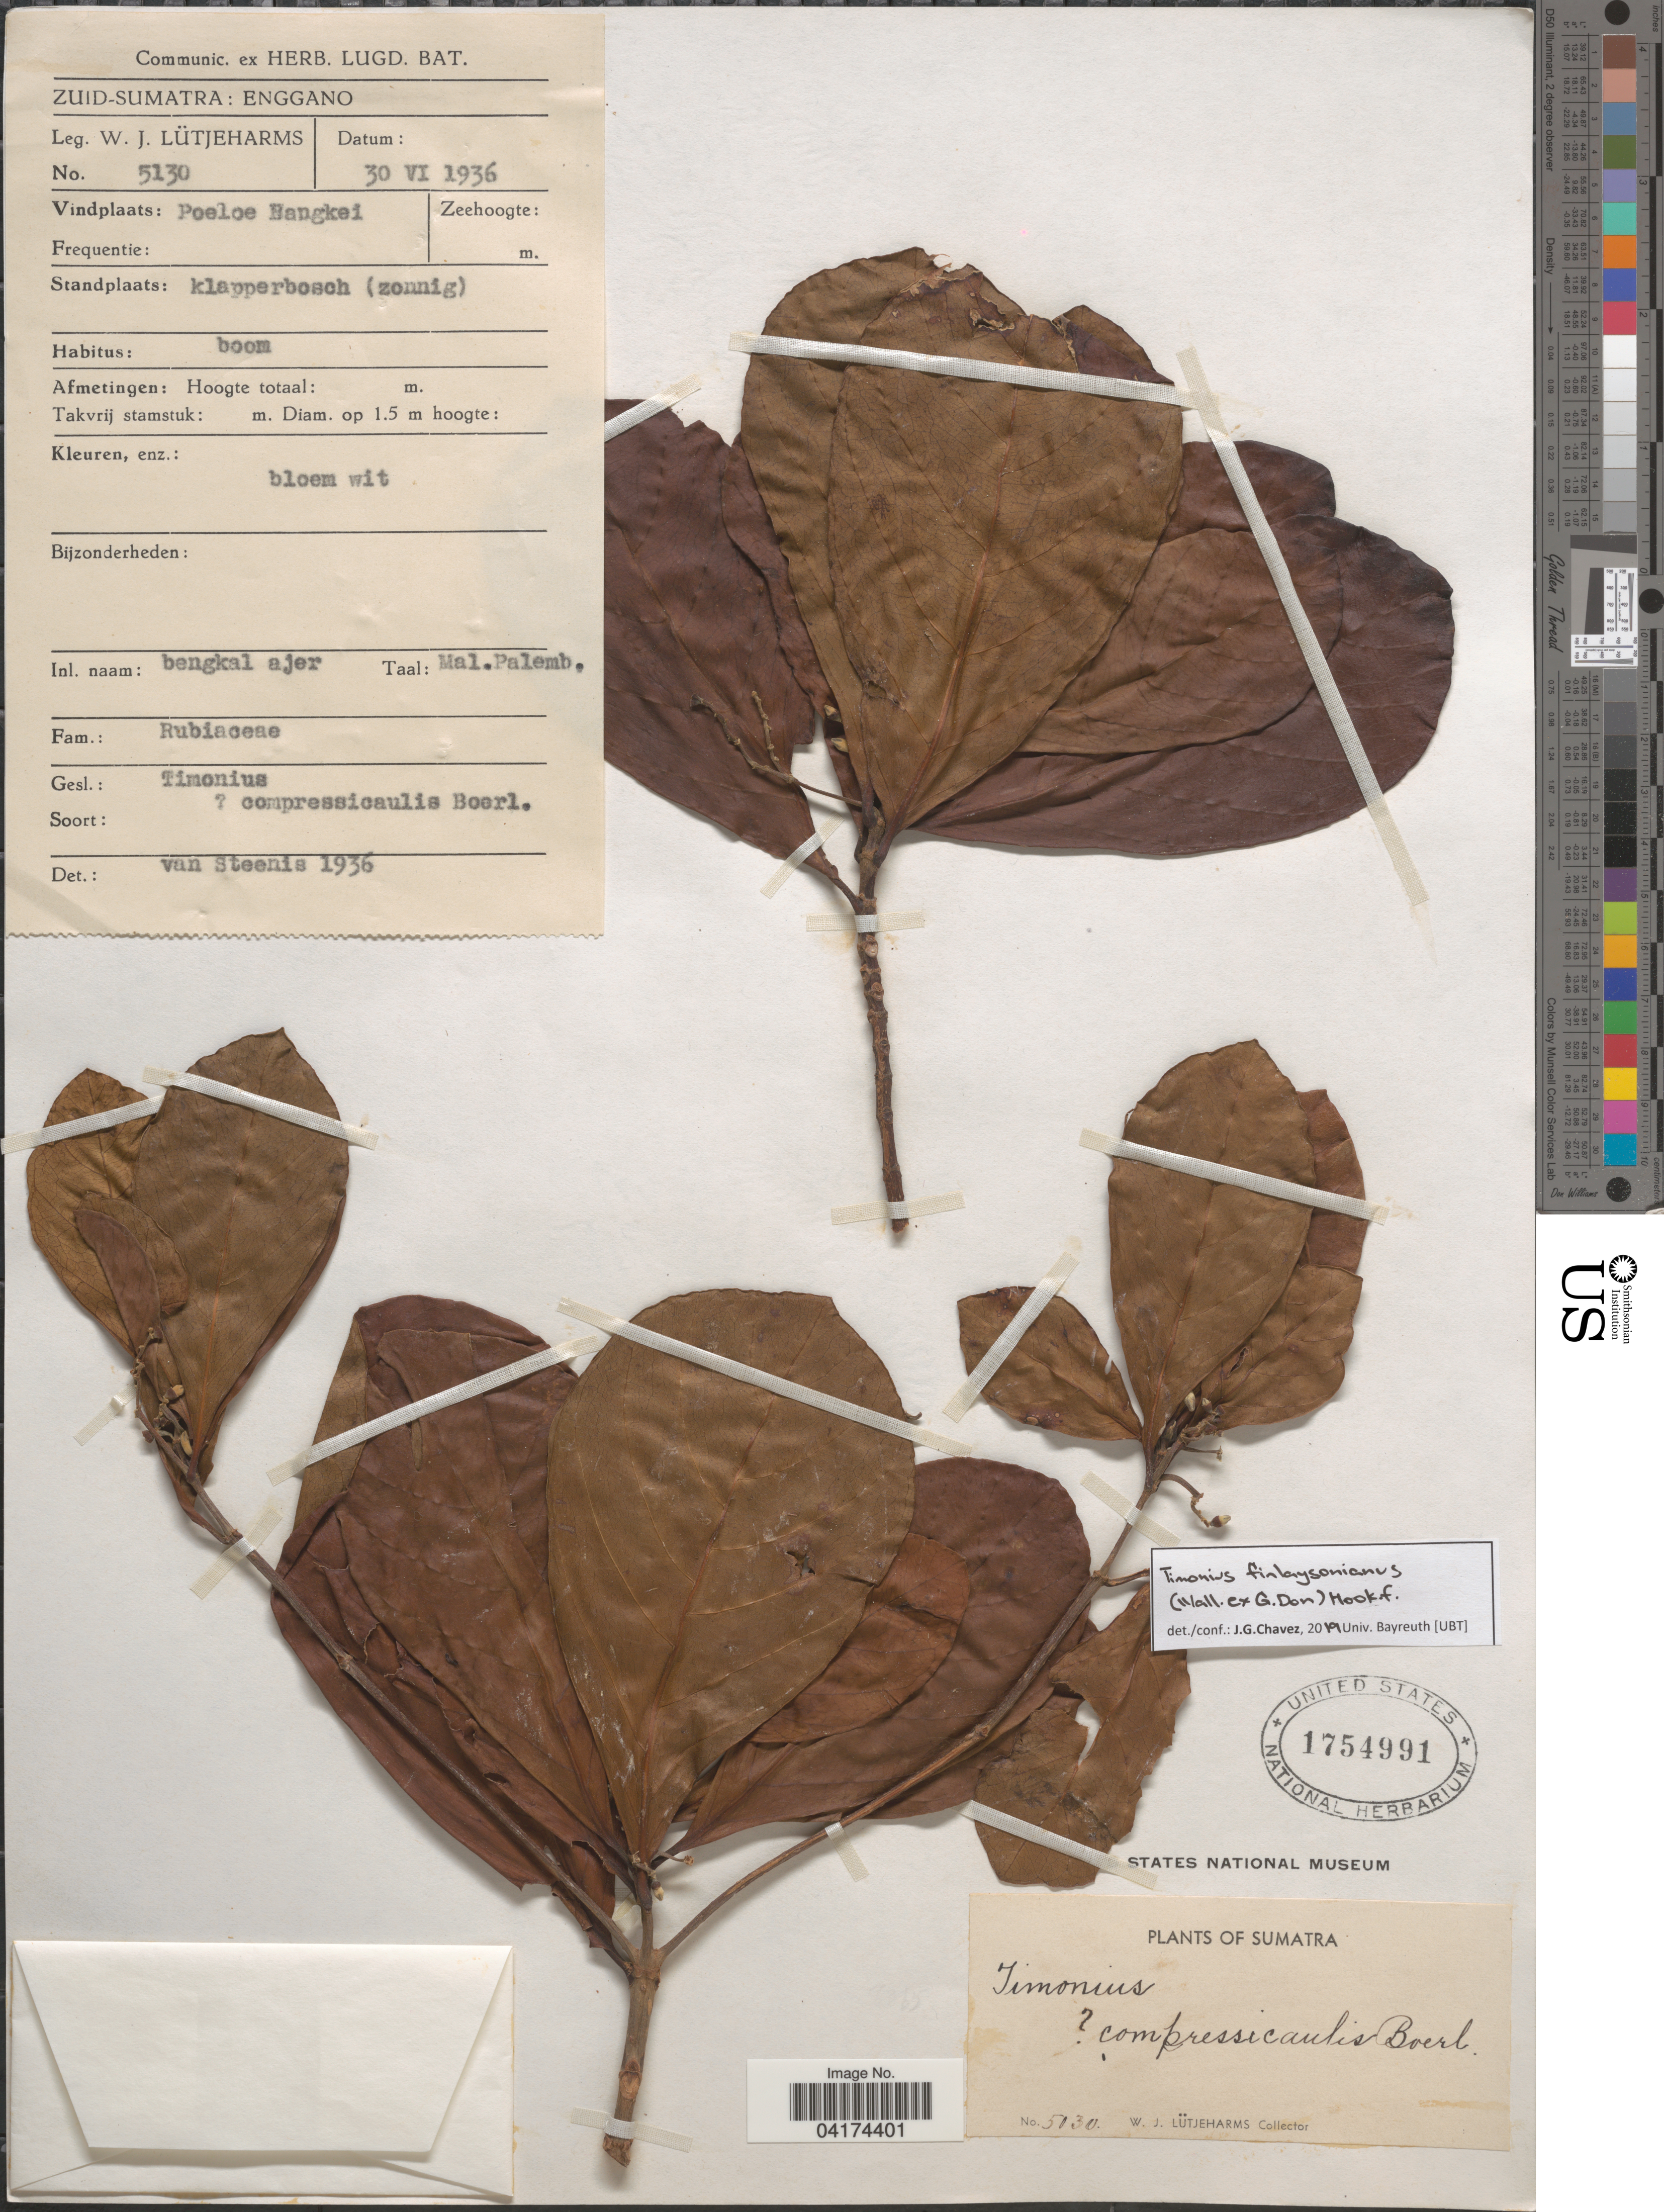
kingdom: Plantae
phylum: Tracheophyta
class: Magnoliopsida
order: Gentianales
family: Rubiaceae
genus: Timonius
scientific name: Timonius finlaysonianus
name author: (Wall. ex G. Don) Hook. f.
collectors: W. Lütjeharms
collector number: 5130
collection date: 1936-06-30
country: Indonesia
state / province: Sumatra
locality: Zuid-Sumatra: Enggano. Poeloe Mangkei.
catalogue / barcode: US 1754991